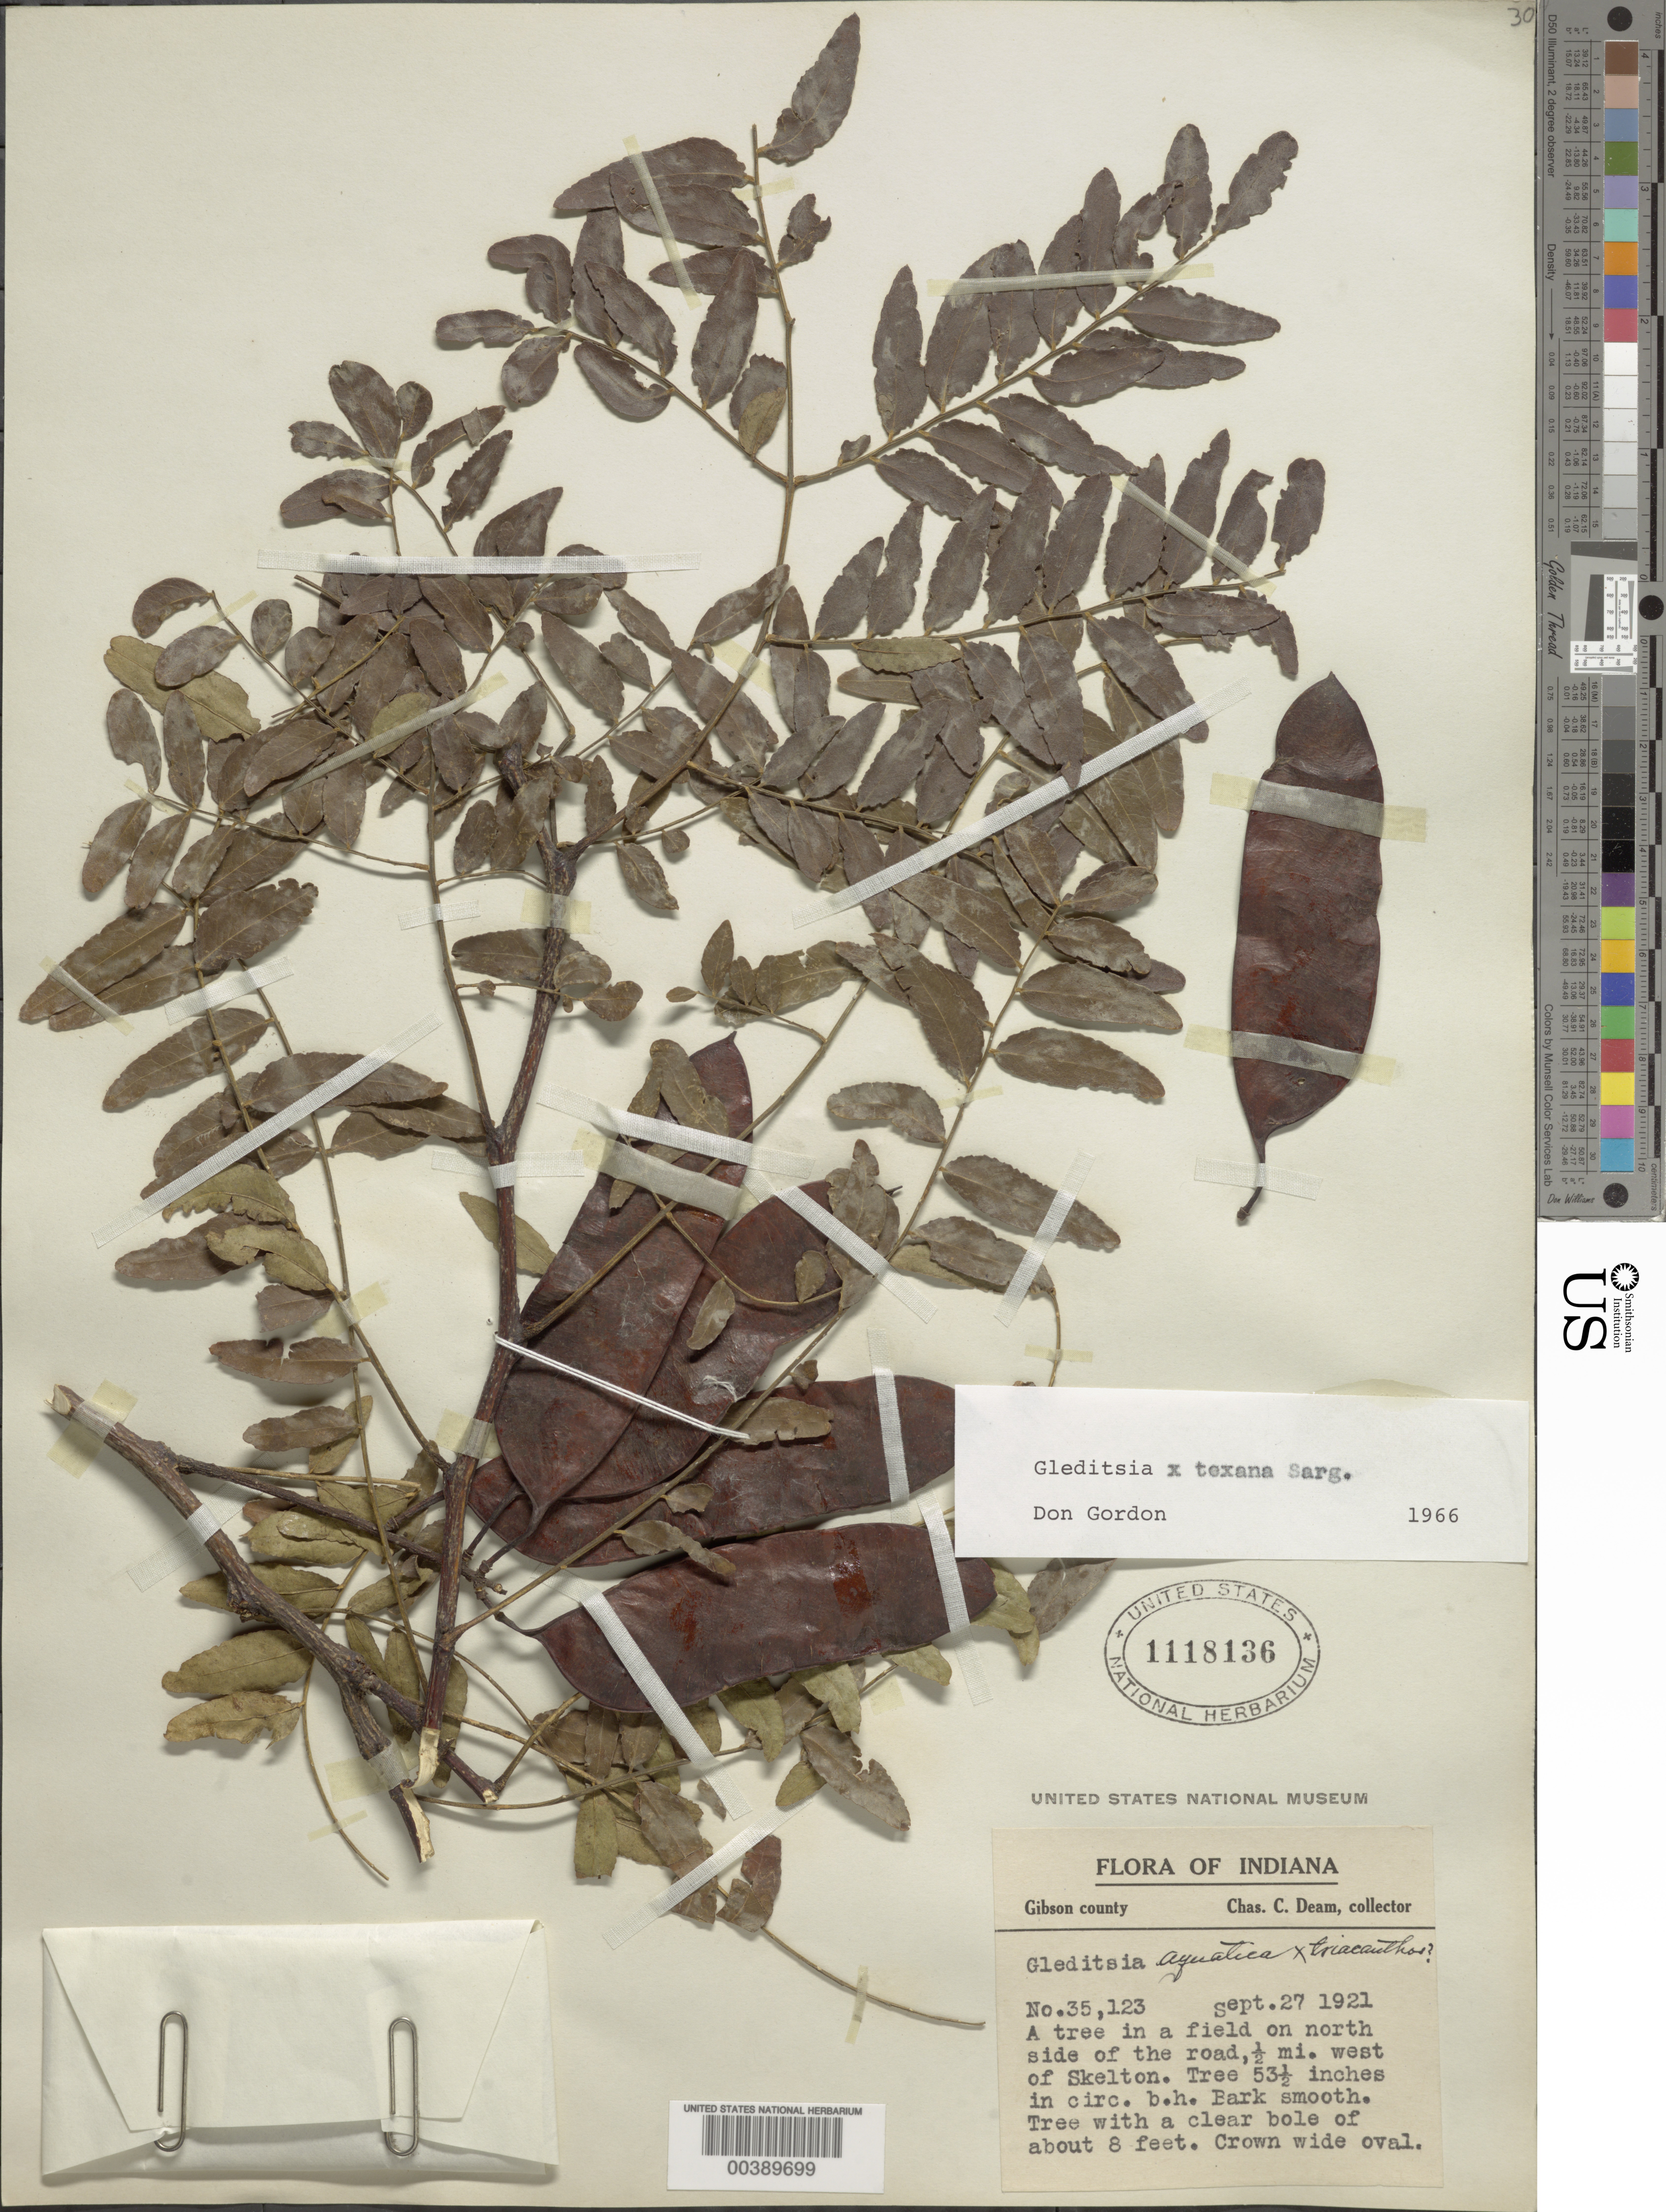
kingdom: Plantae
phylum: Tracheophyta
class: Magnoliopsida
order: Fabales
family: Fabaceae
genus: Gleditsia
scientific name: Gleditsia texana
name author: Sarg.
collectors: C. C. Deam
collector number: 35123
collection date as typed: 27 Sep 1921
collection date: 1921-09-27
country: United States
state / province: Indiana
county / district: Gibson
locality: In field on n side of the road, 0.5 mi w of skelton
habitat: Field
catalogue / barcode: US 1118136